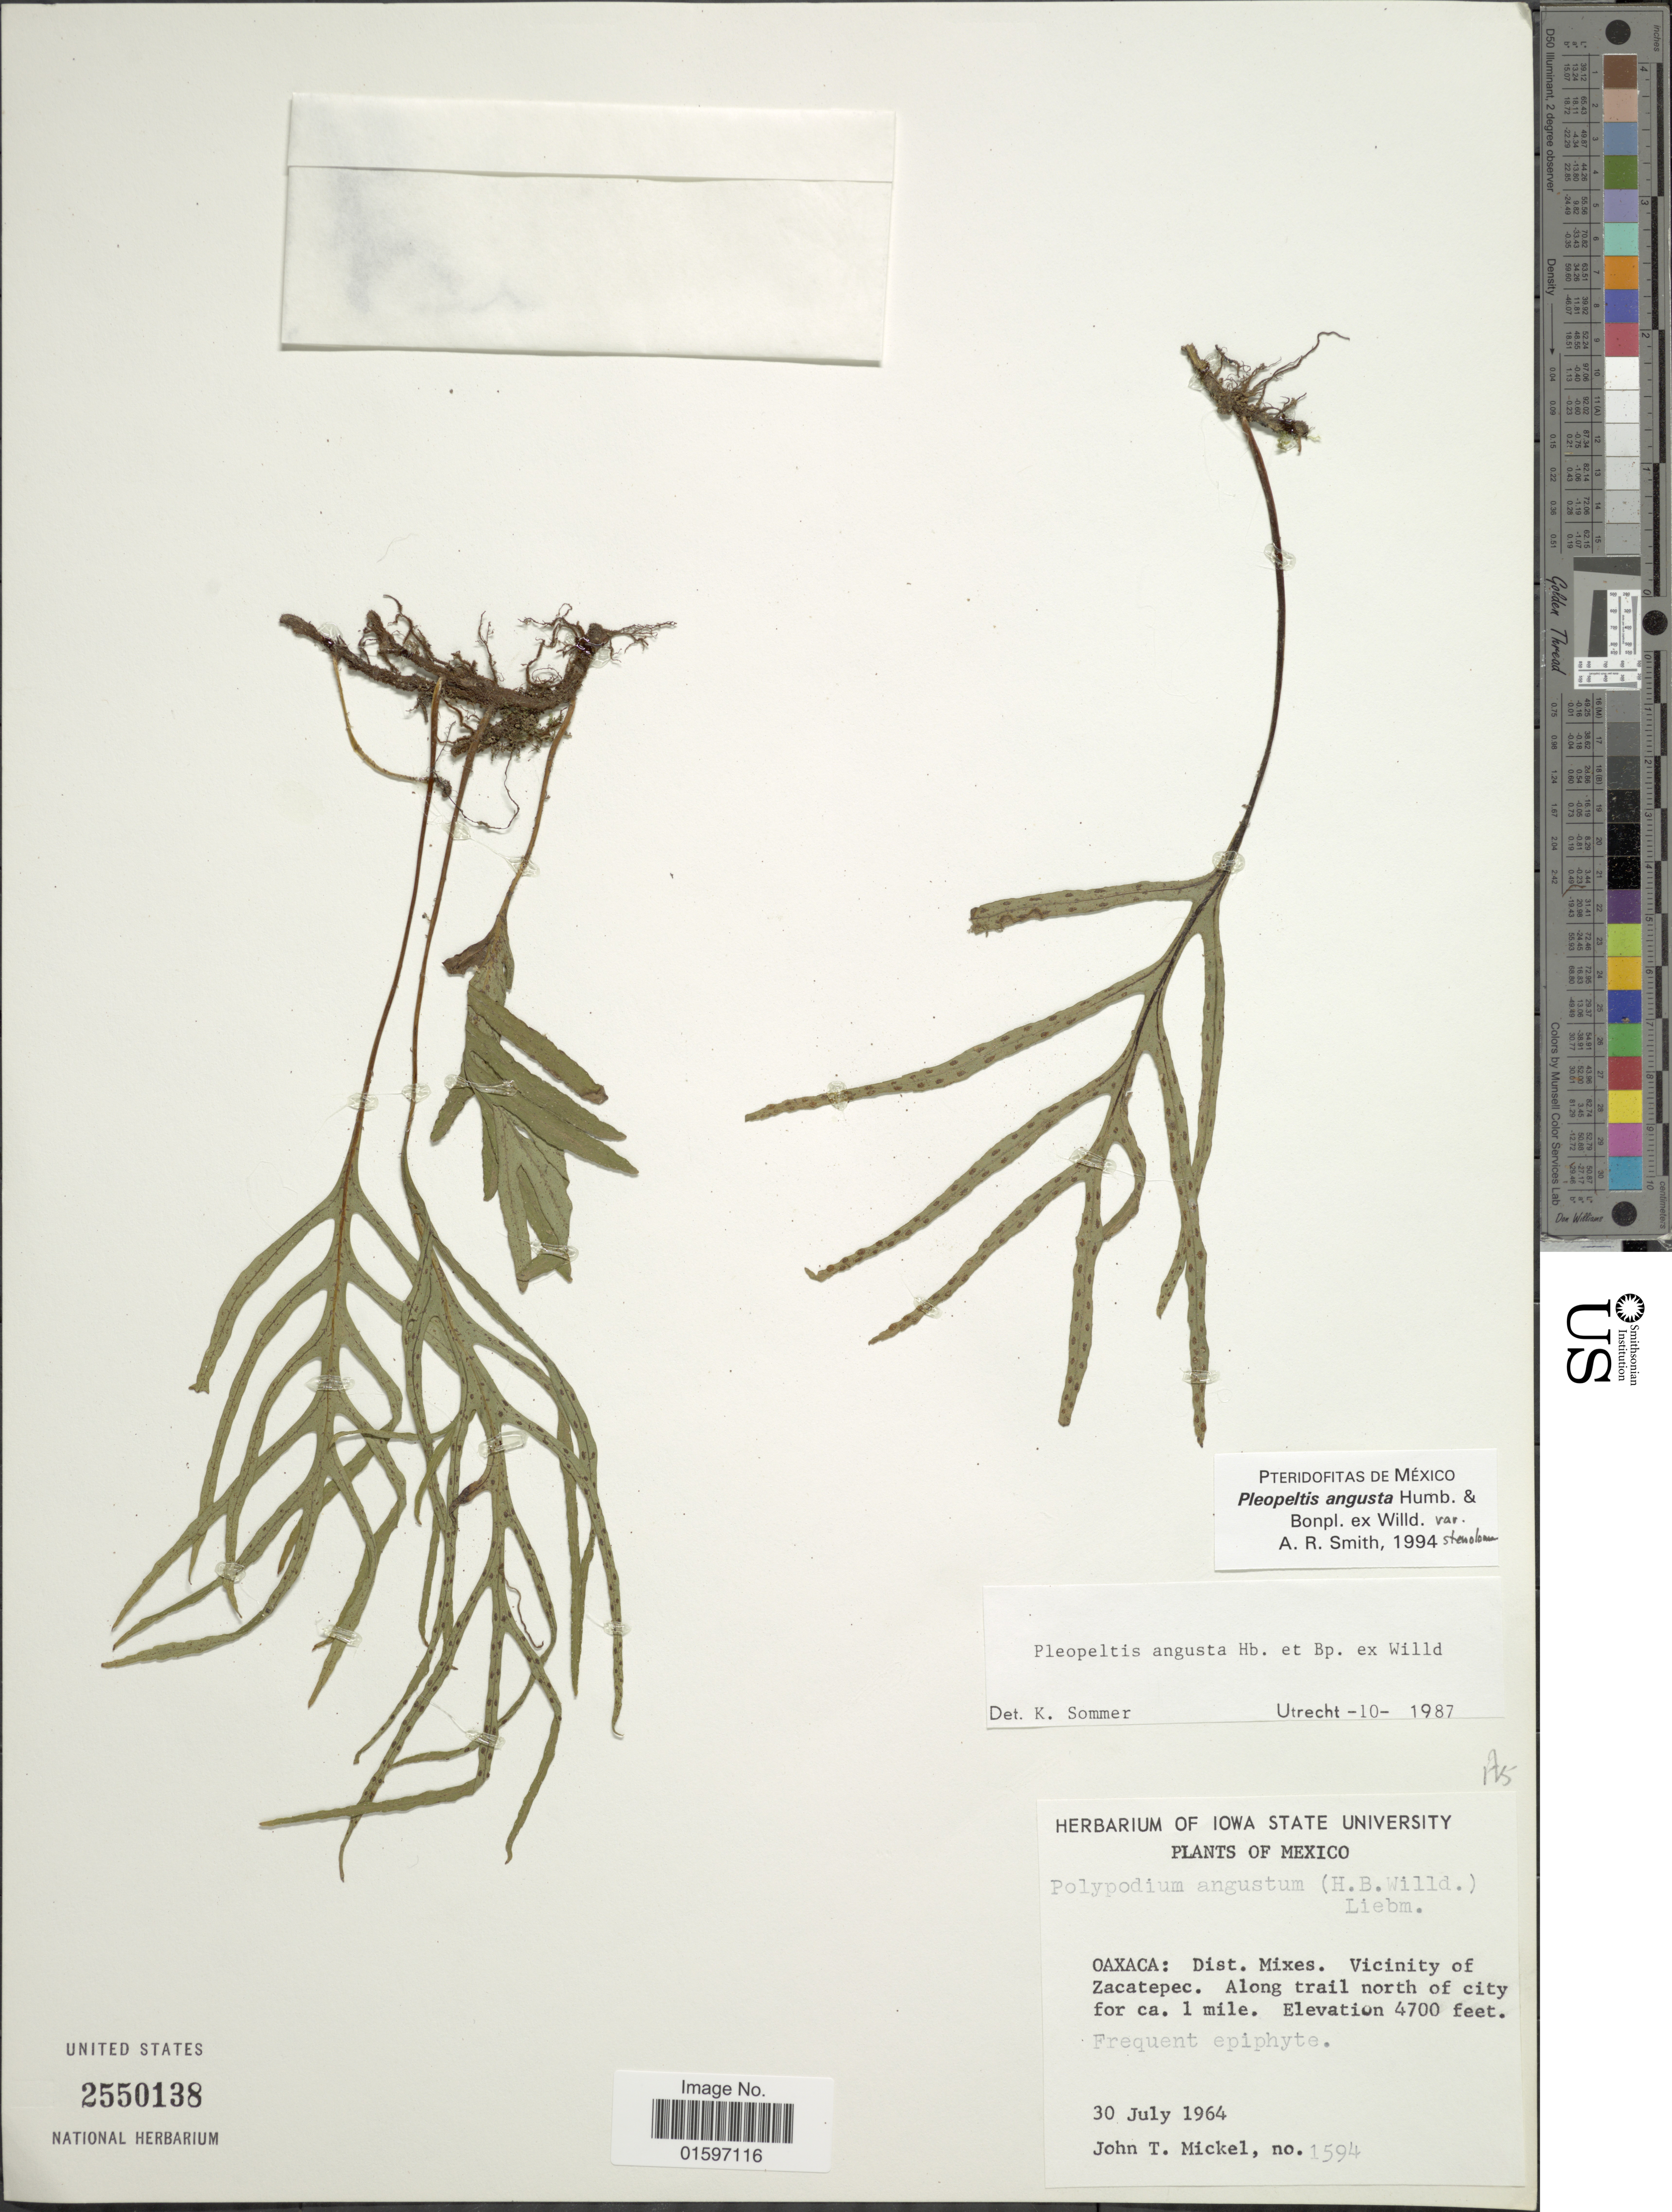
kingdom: Plantae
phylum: Tracheophyta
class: Polypodiopsida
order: Polypodiales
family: Polypodiaceae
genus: Pleopeltis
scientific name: Pleopeltis angusta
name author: Humb. & Bonap. ex Willd.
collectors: J. T. Mickel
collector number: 1594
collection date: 1964-07-30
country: Mexico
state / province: Oaxaca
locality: Mexico, Dist. Mixes, Vicinity of Zacatepec, along trail north of city for ca. 1 mile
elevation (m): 1433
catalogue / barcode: US 2550138